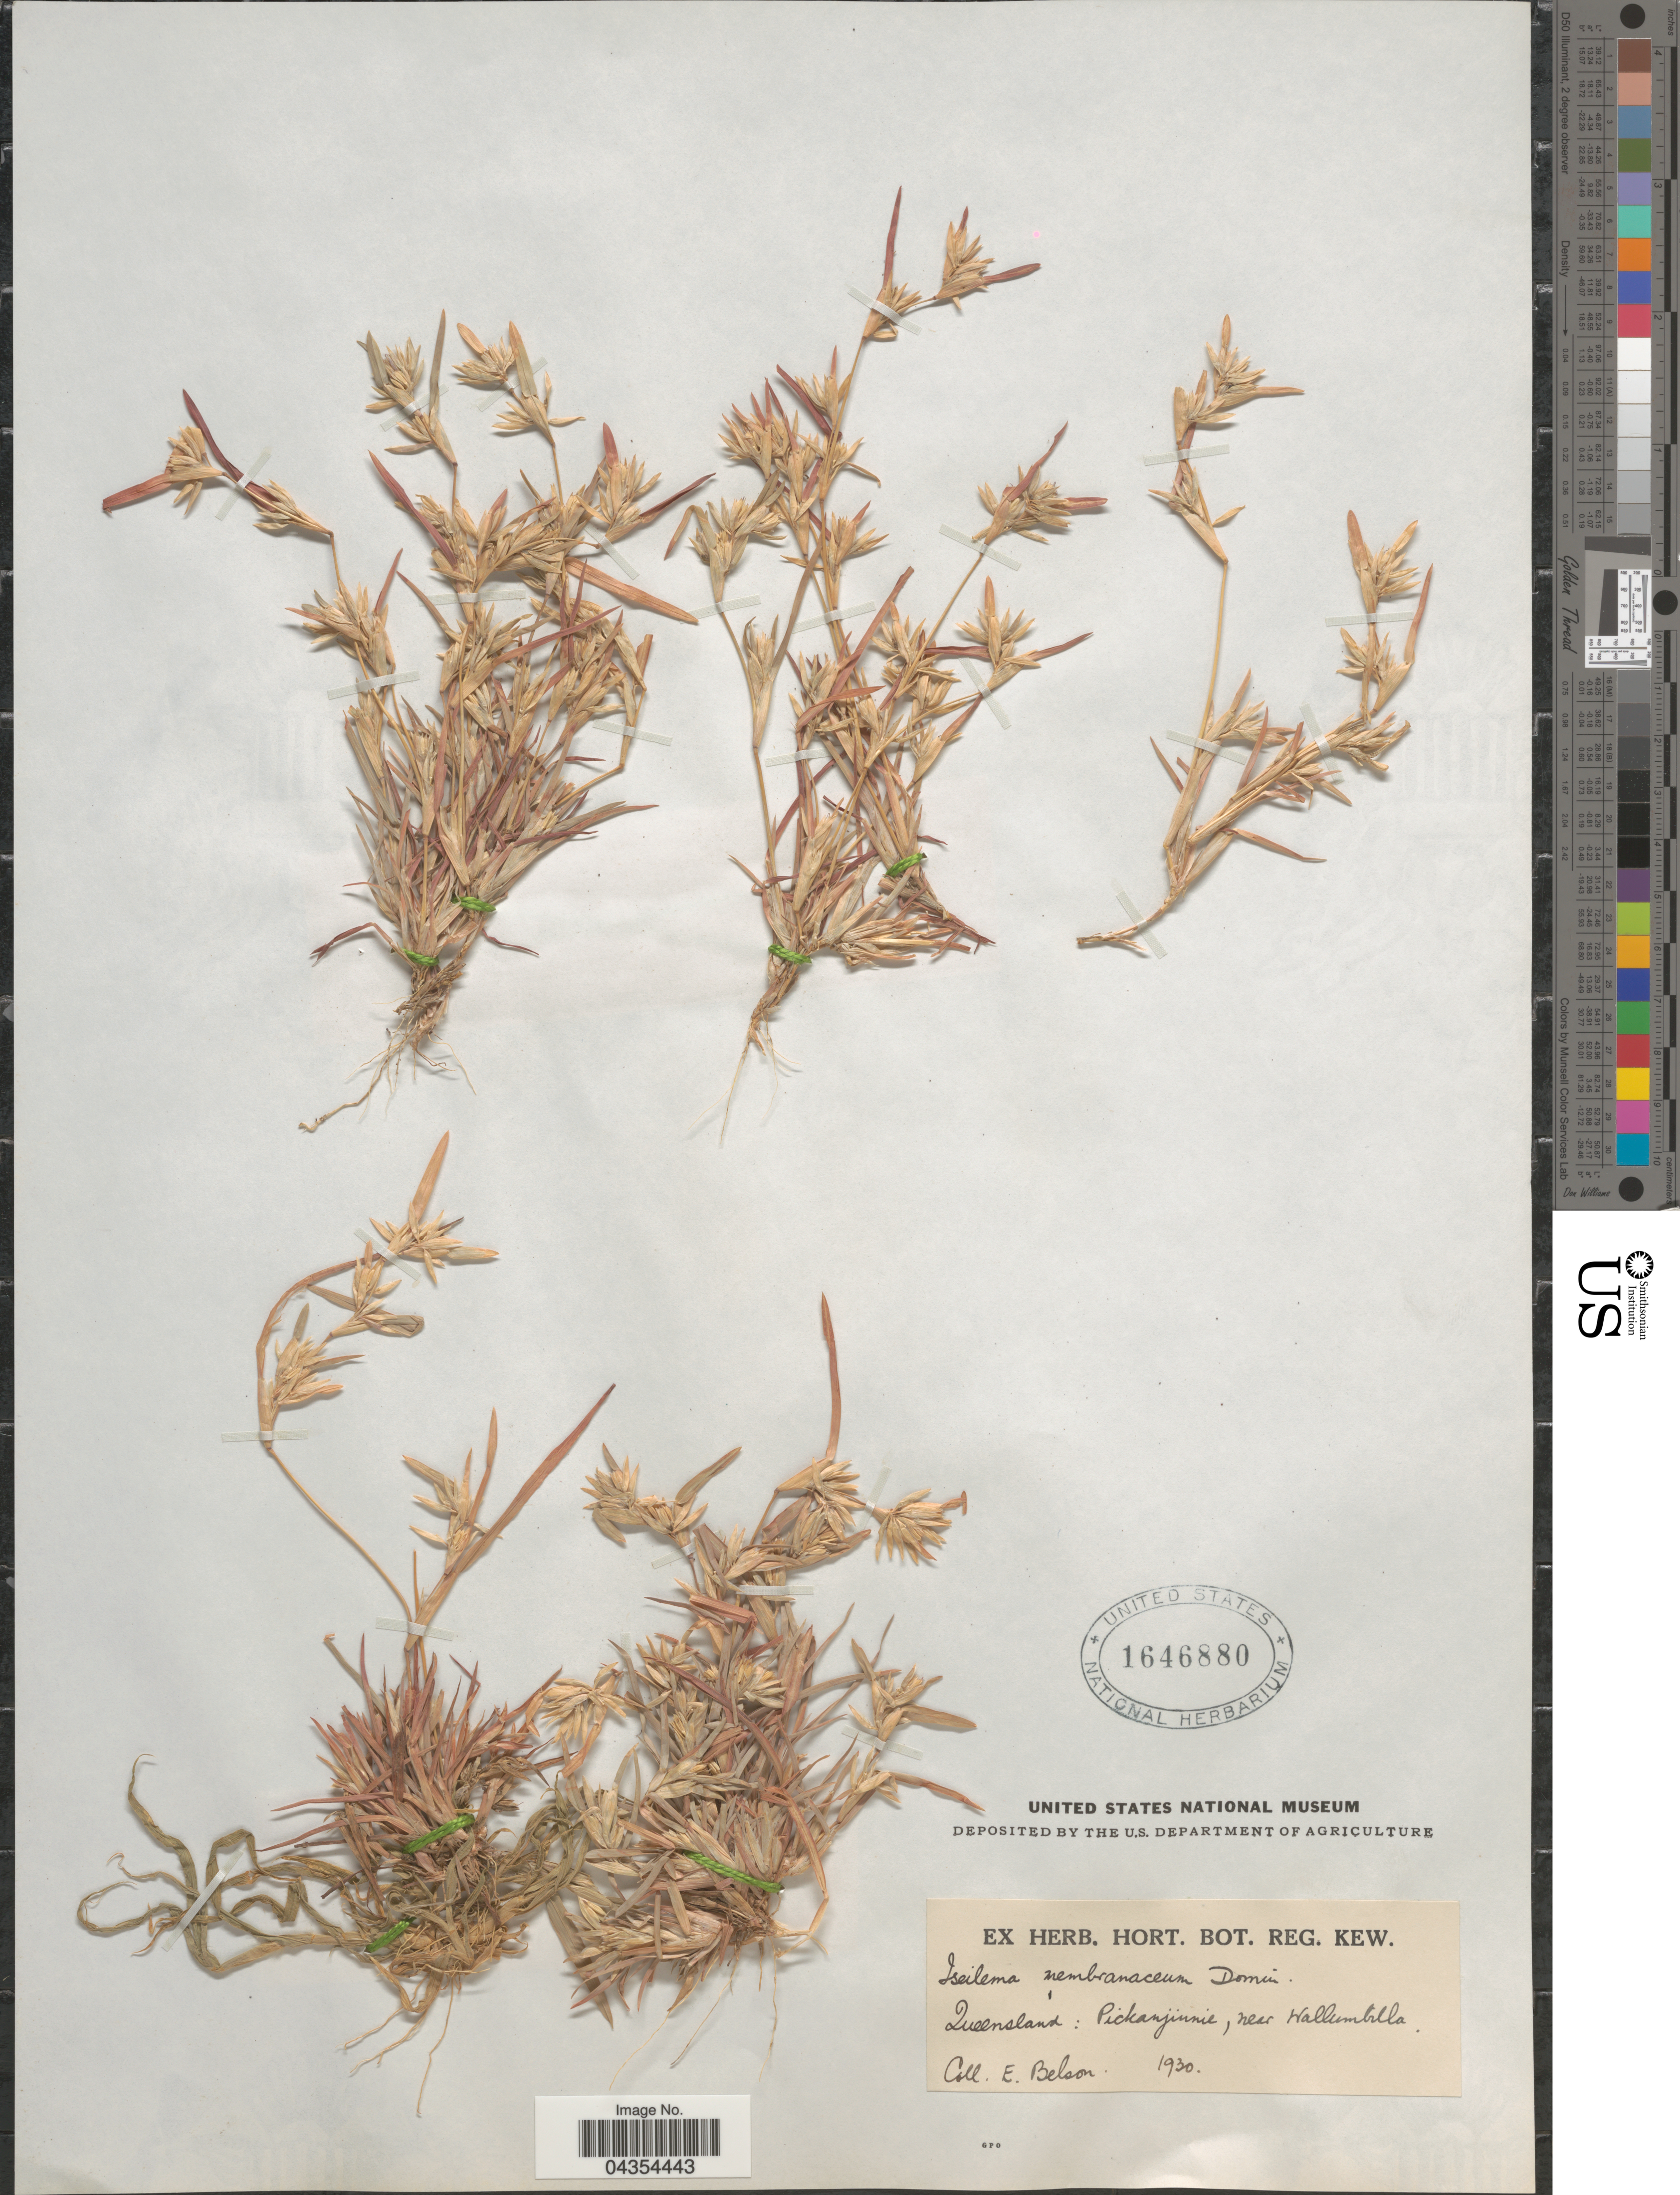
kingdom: Plantae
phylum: Tracheophyta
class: Liliopsida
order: Poales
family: Poaceae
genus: Iseilema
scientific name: Iseilema membranaceum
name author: (Lindl.) Domin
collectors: E. Belson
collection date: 1930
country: Australia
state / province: Queensland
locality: Pickanjinnie, near Wallumbilla.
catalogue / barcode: US 1646880